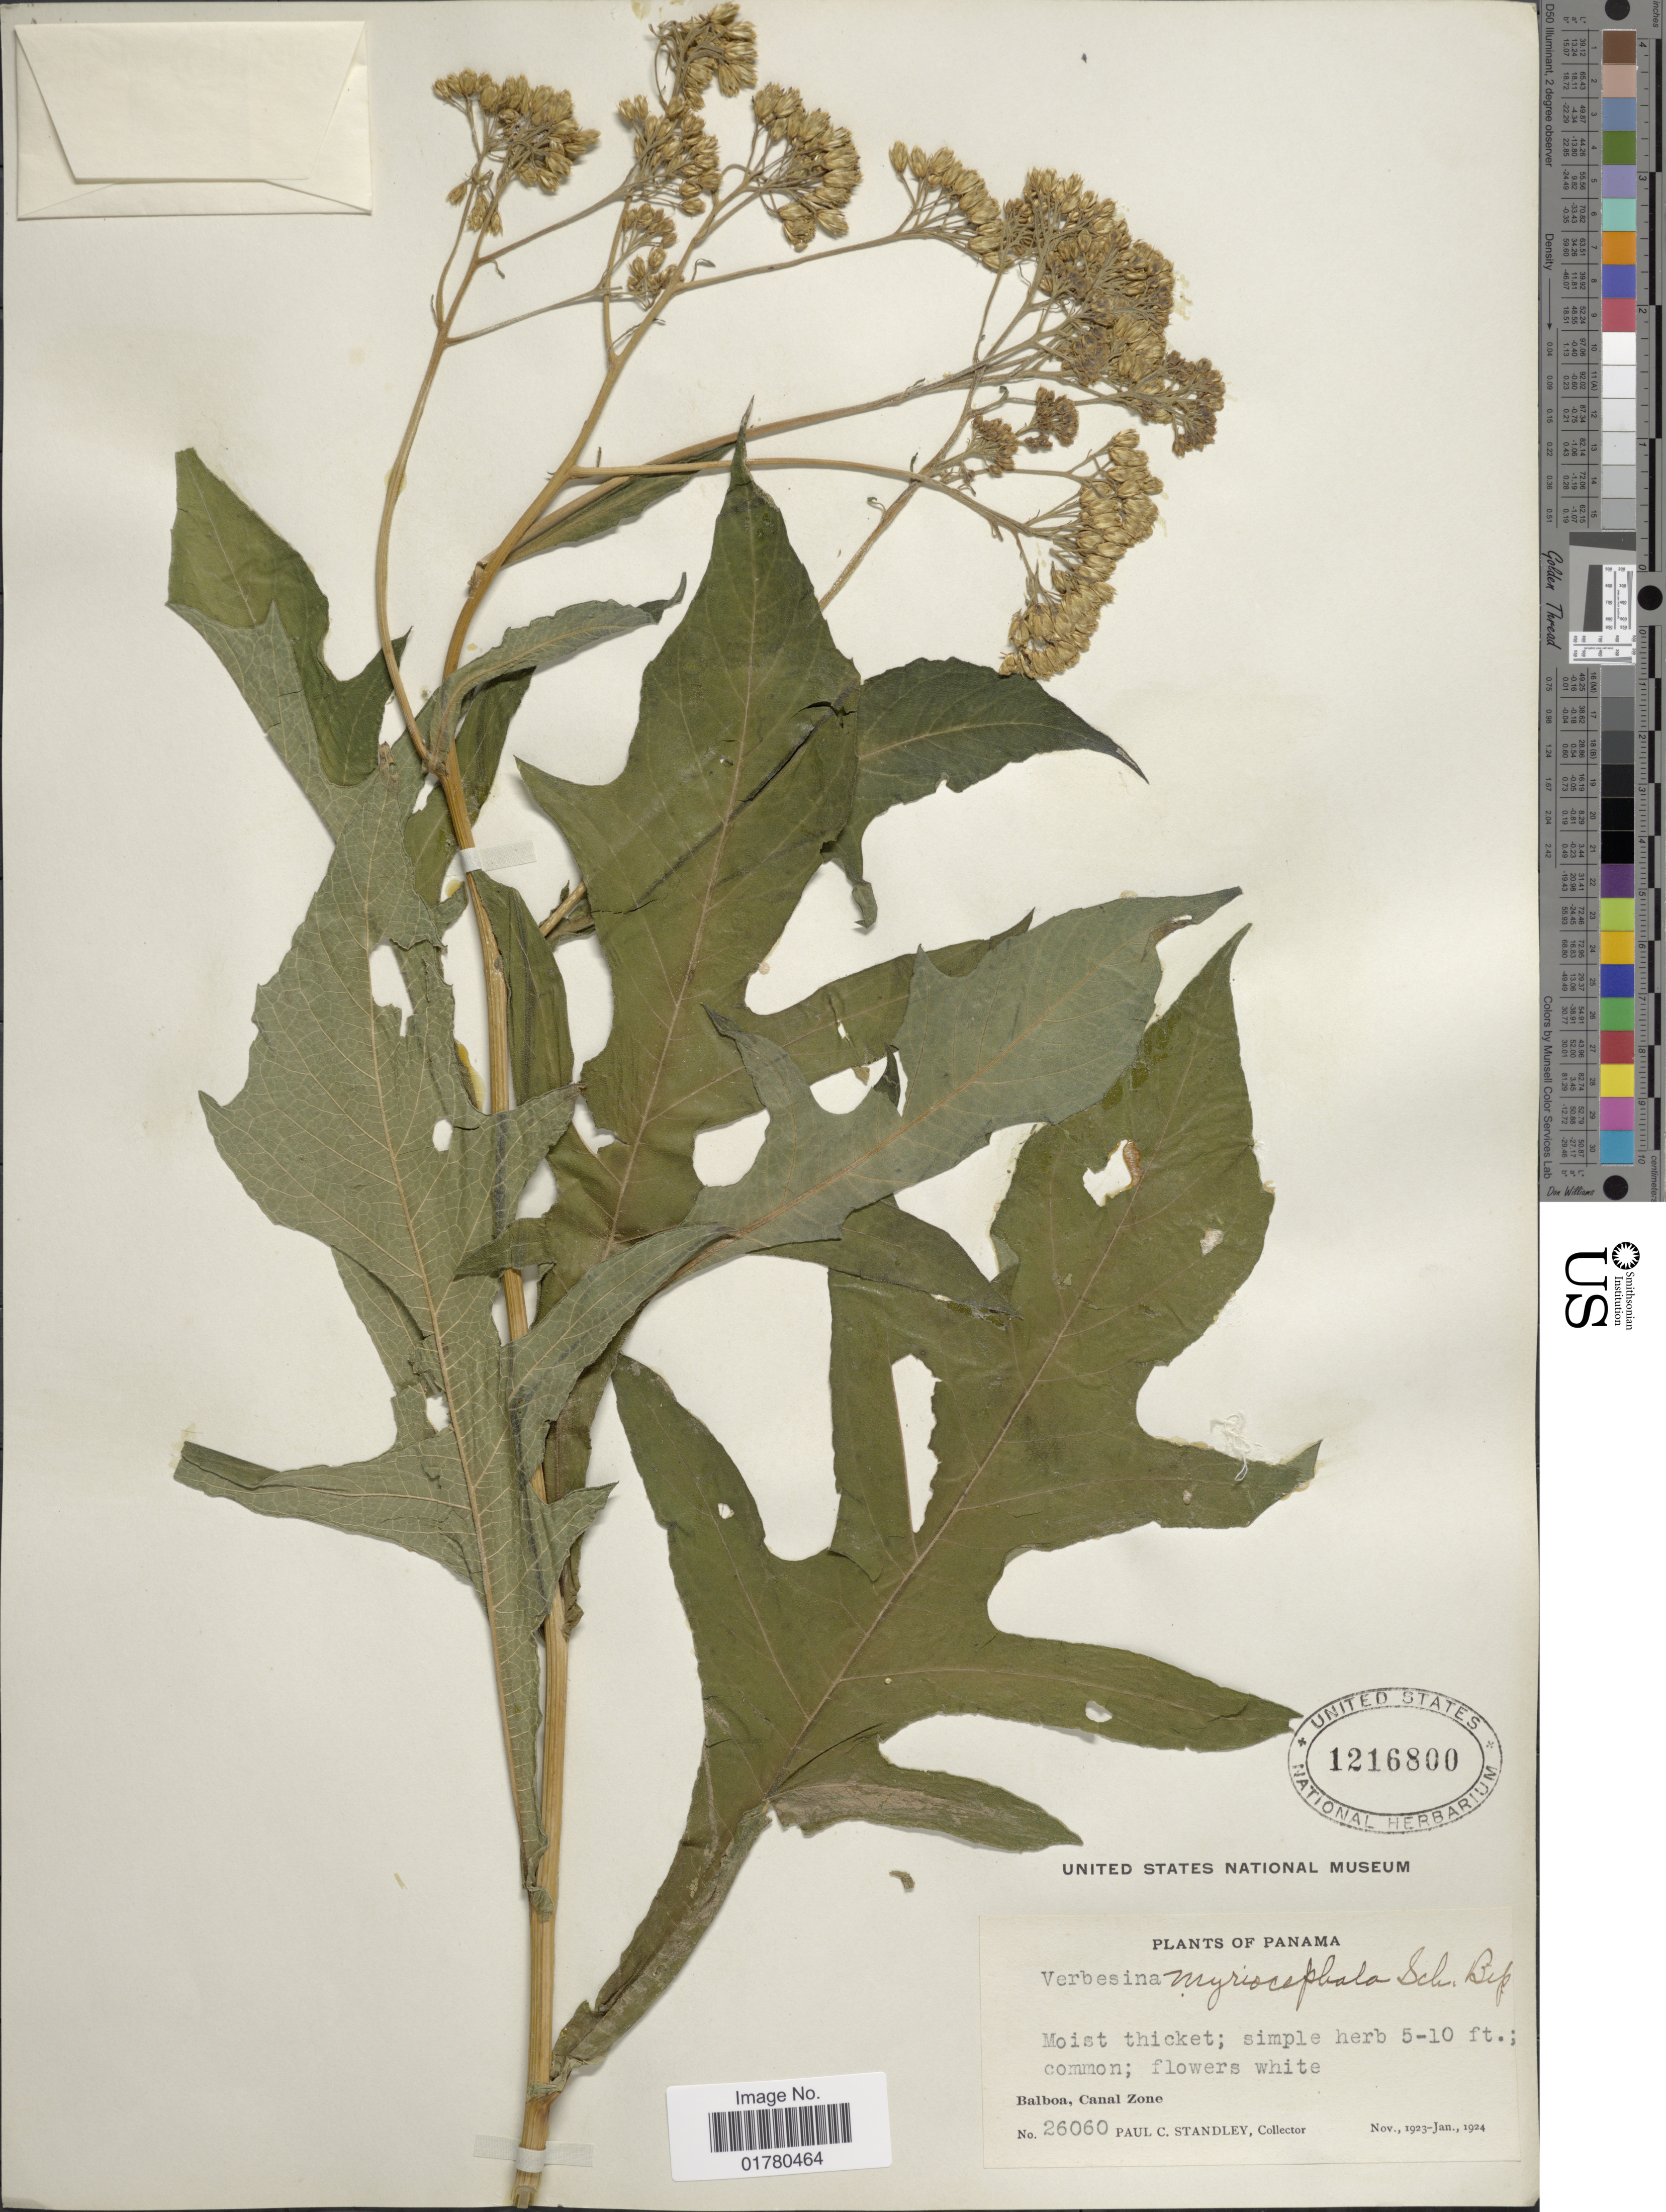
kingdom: Plantae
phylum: Tracheophyta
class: Magnoliopsida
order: Asterales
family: Asteraceae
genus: Verbesina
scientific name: Verbesina sp.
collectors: P. C. Standley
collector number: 26060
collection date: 1923-11/1924-01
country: Panama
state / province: Colón / Panamá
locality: Balboa, Canal Zone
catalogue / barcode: US 1216800